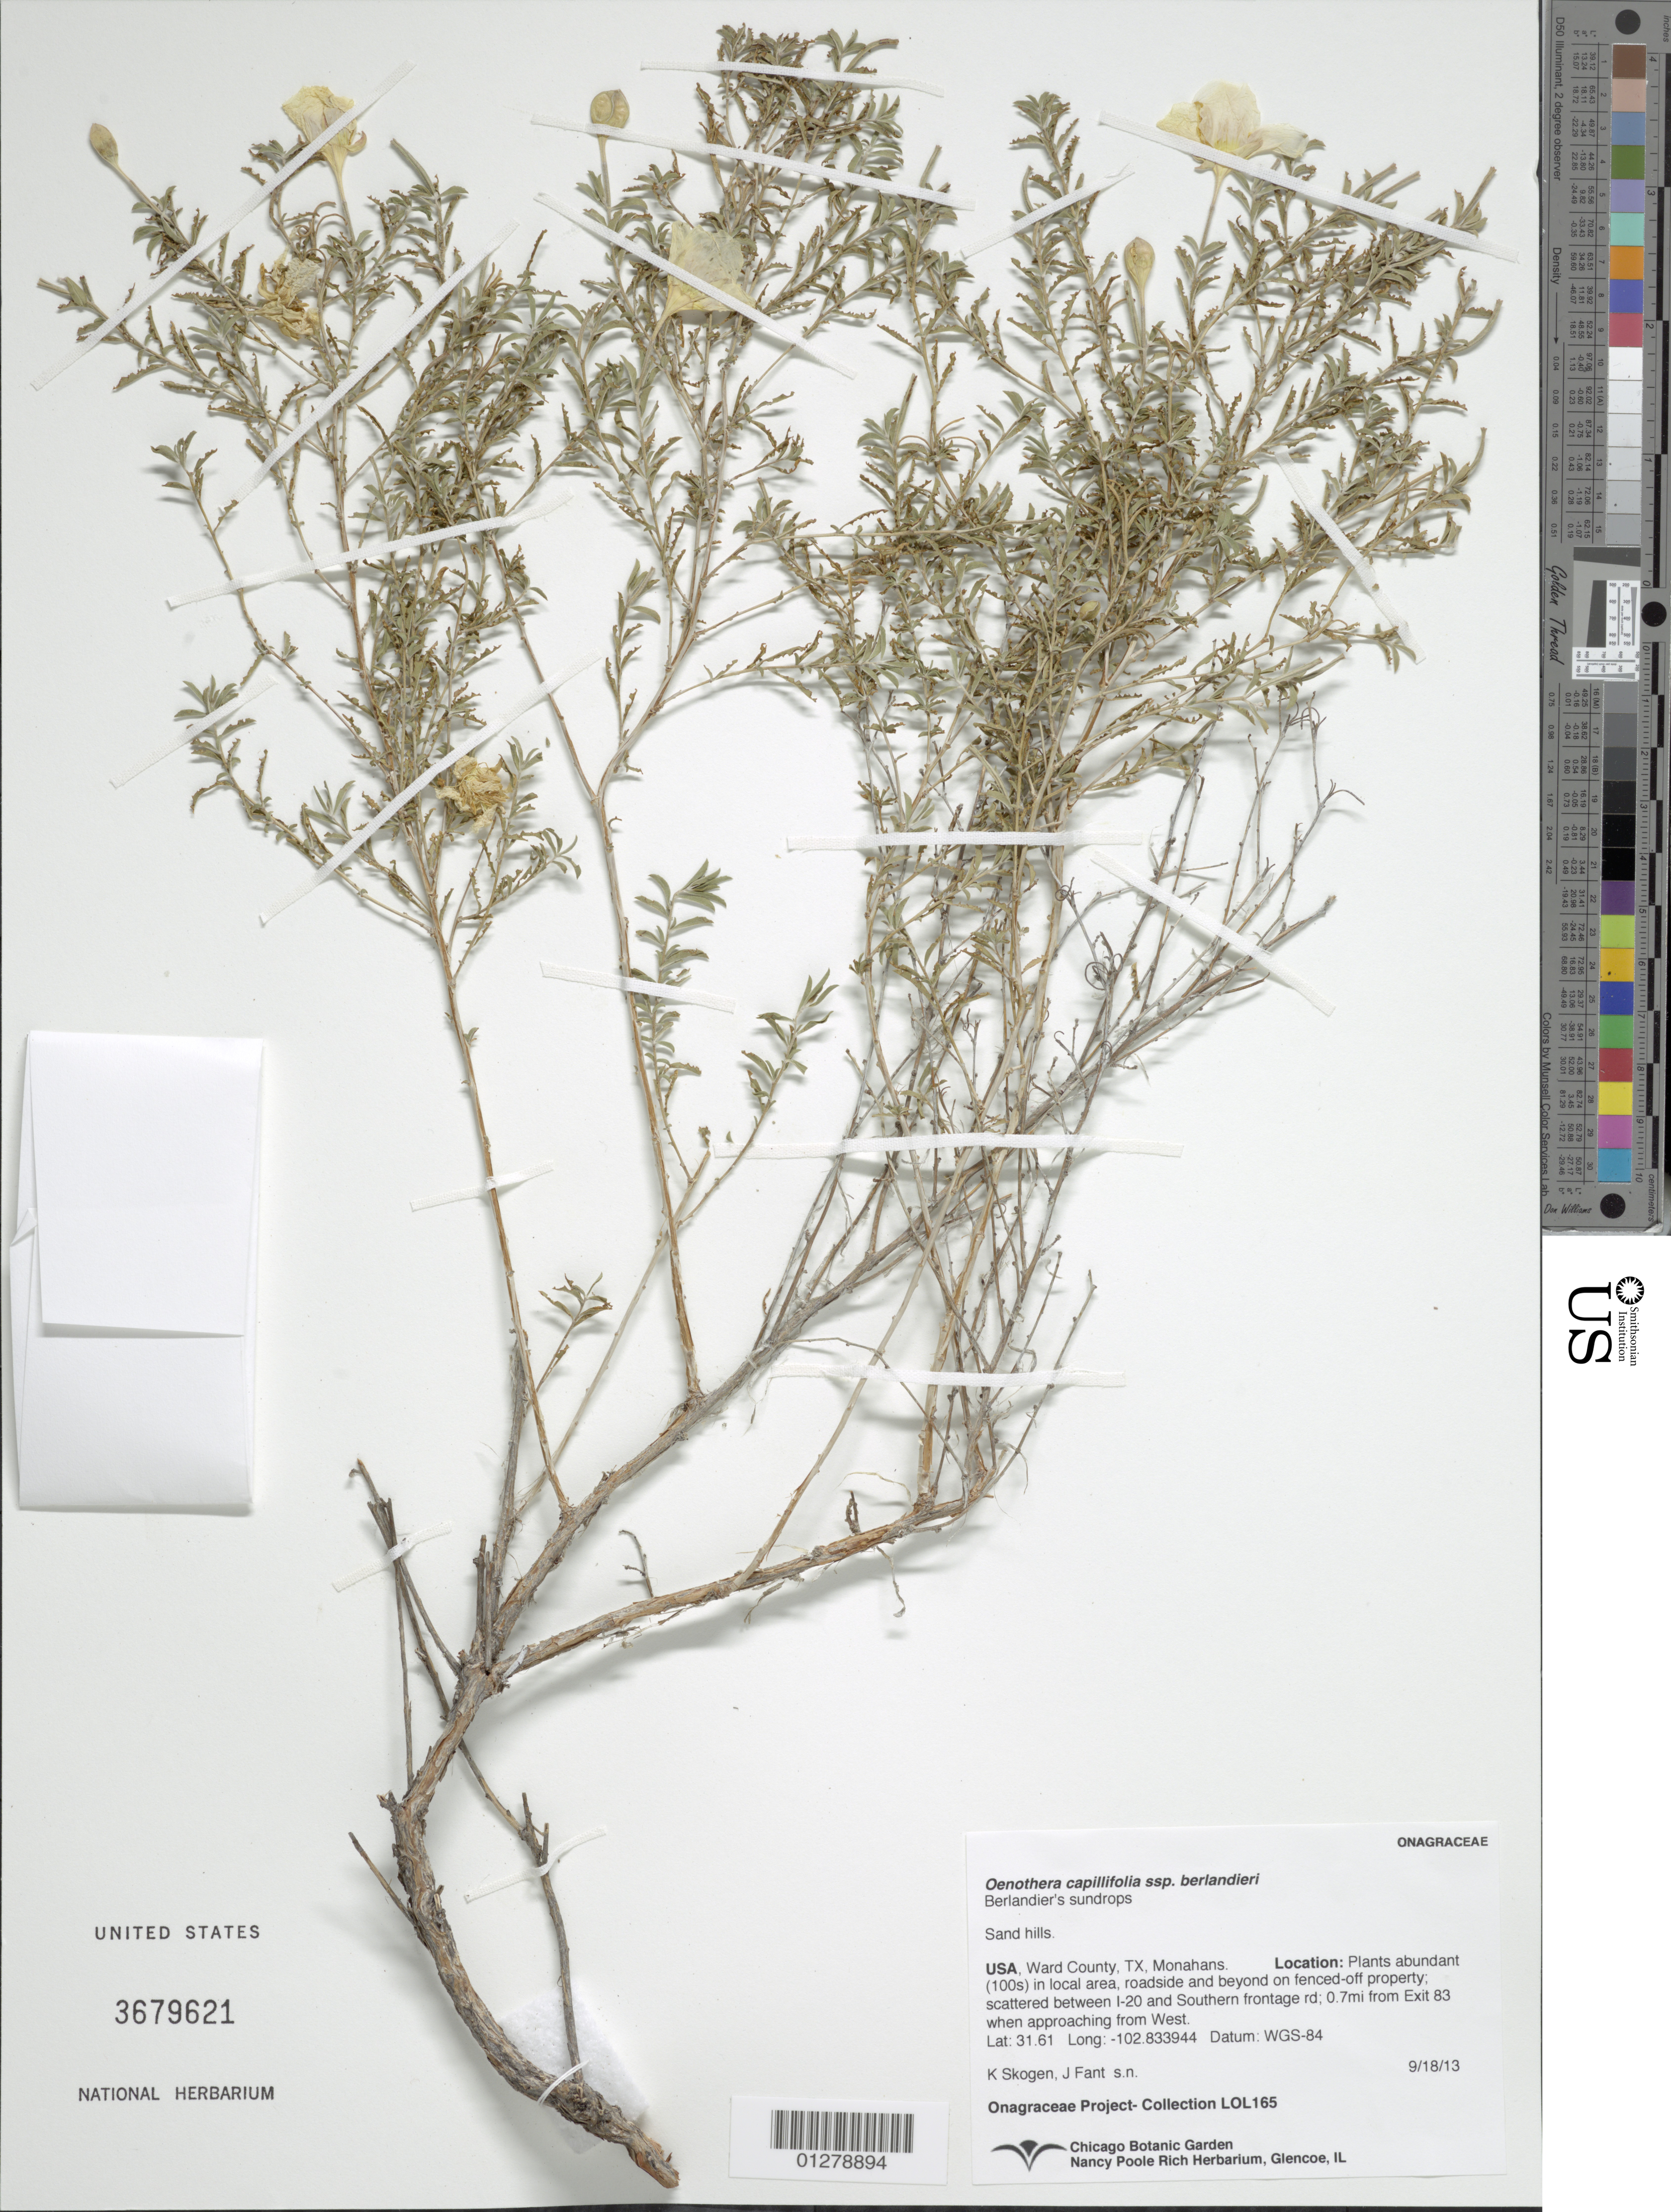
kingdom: Plantae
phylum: Tracheophyta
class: Magnoliopsida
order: Myrtales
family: Onagraceae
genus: Oenothera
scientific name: Oenothera capillifolia subsp. berlandieri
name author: (Spach) W.L. Wagner & Hoch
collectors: Onagraceae Project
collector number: LOL 165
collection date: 2013-09-18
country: United States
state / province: Texas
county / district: Ward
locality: Plants abundant (100s) in local area, roadside and beyond on fenced-off property; scattered between I-20 and Southern frontage rd; 0.7mi from Exit 83 when approaching from West.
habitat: Sand hills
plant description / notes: US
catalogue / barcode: US 3679621